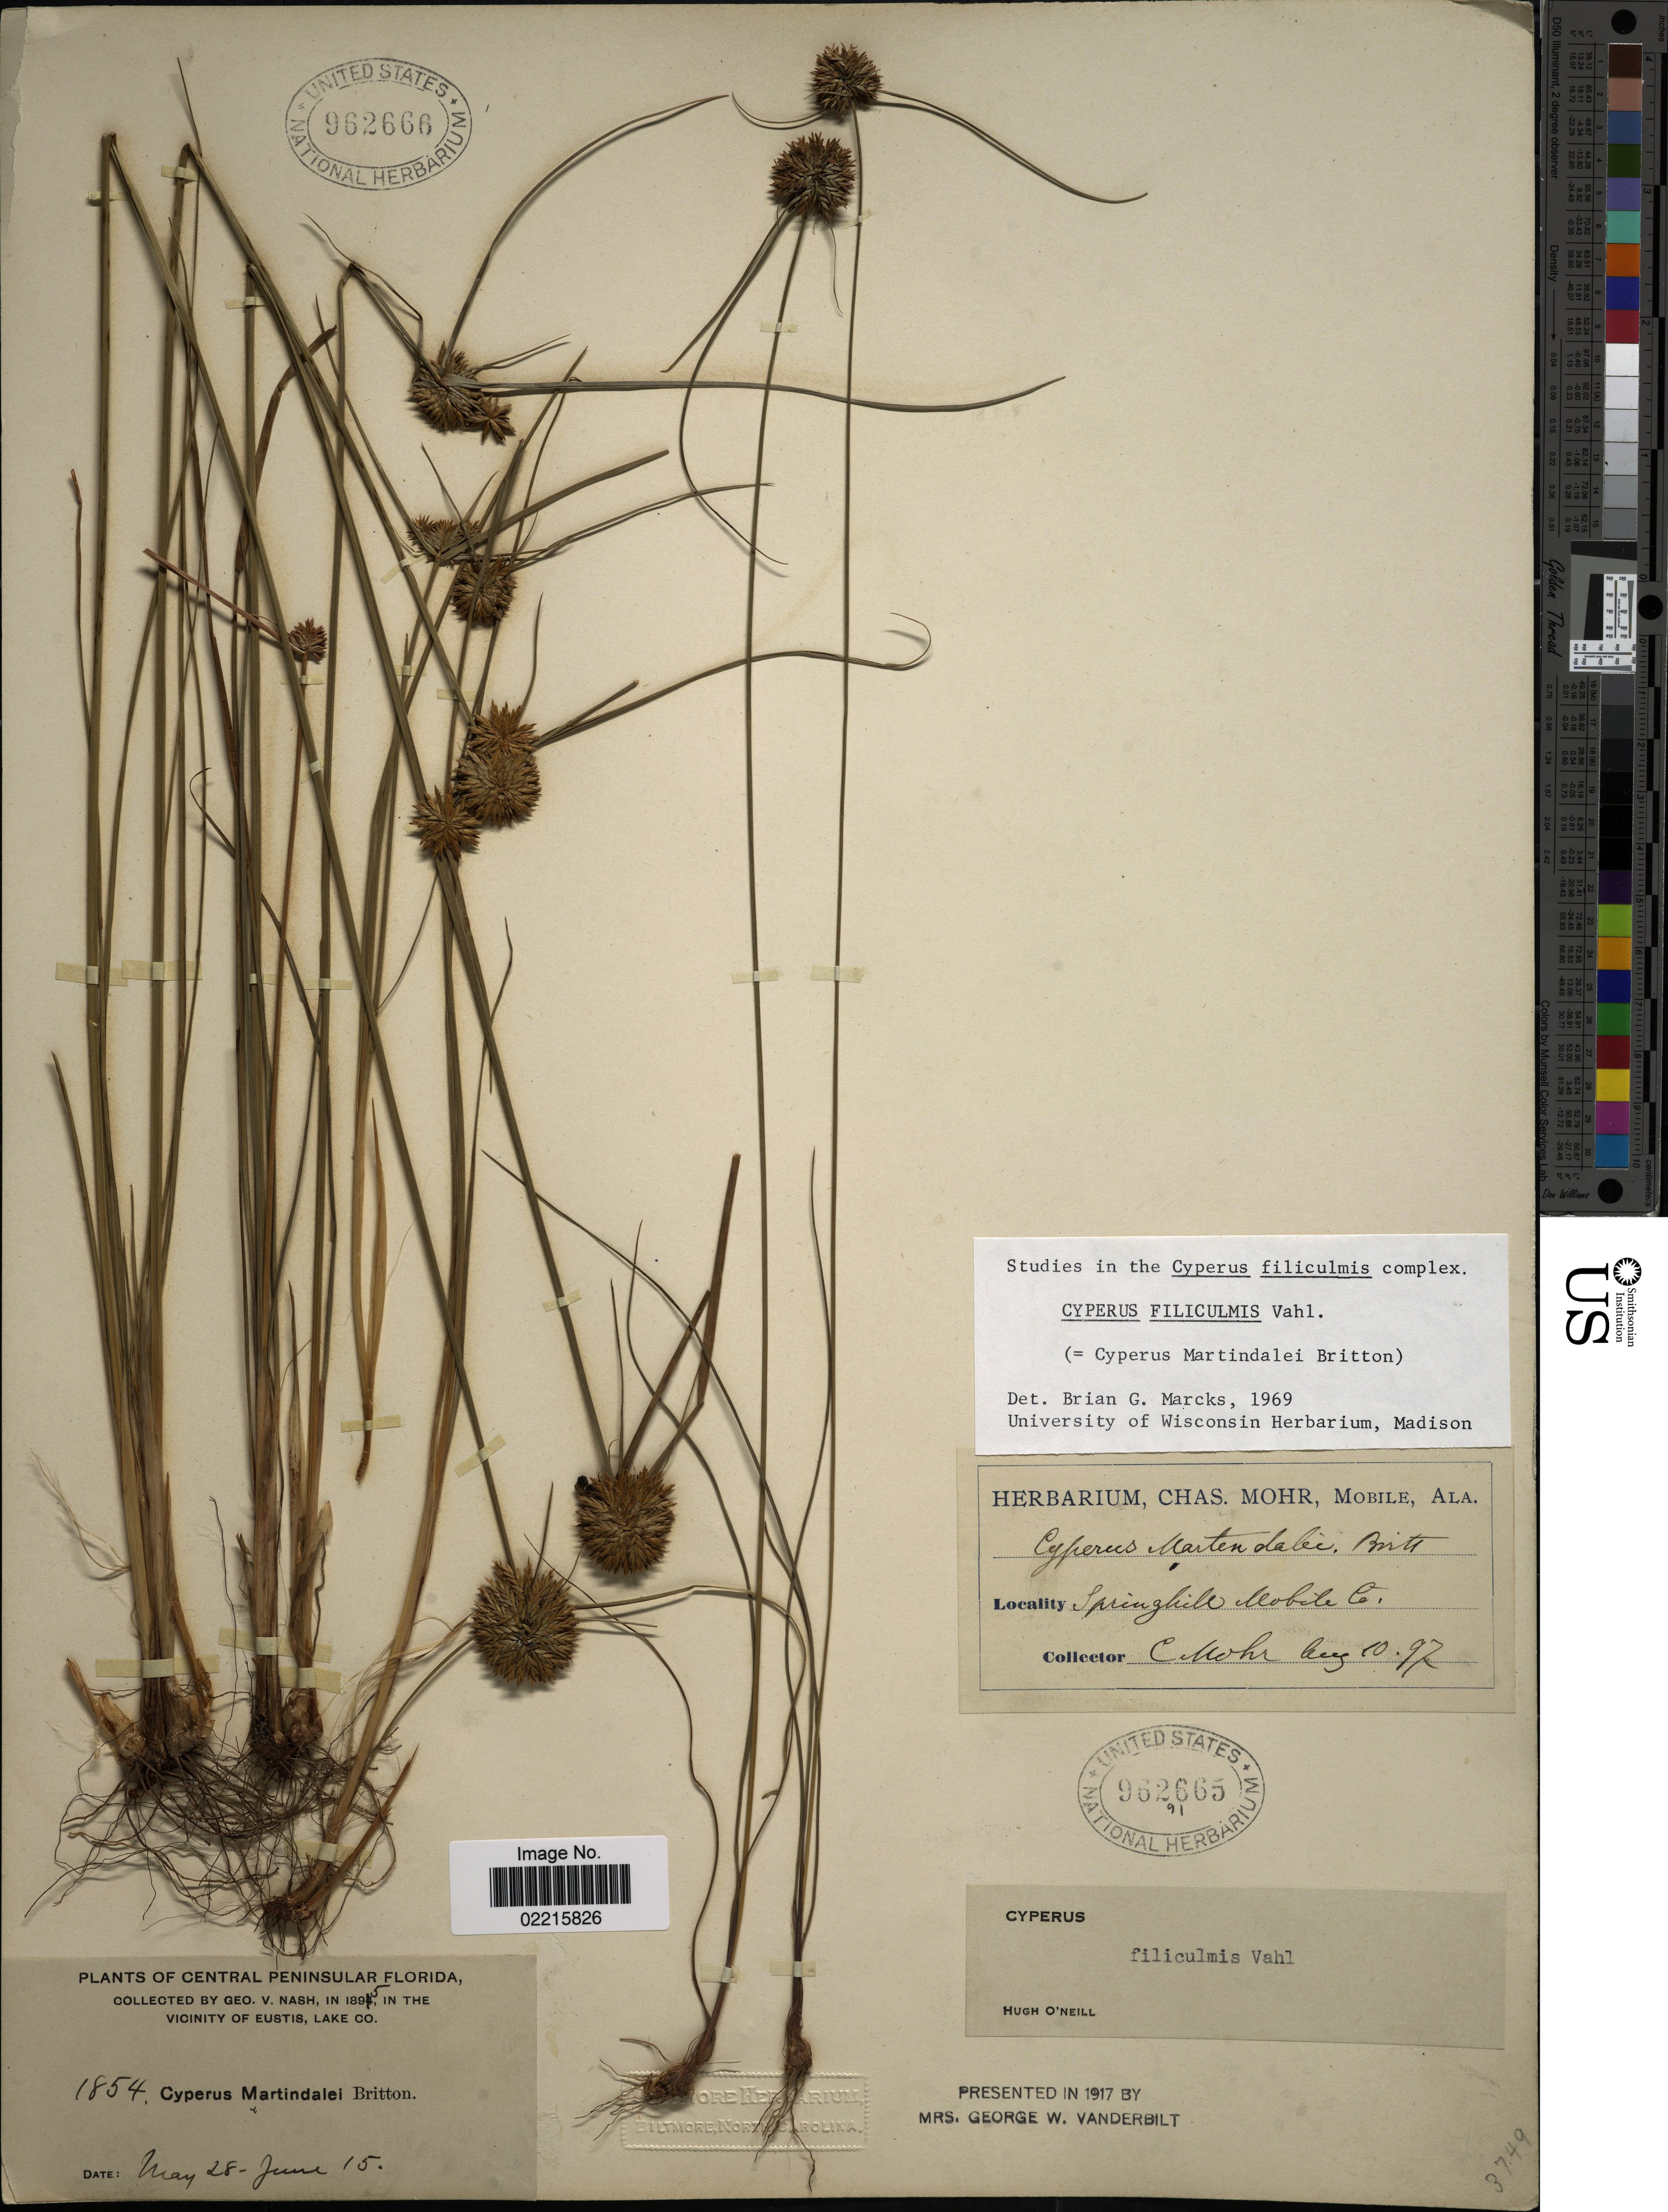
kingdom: Plantae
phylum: Tracheophyta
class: Liliopsida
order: Poales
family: Cyperaceae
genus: Cyperus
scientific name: Cyperus filiculmis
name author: Vahl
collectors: G. V. Nash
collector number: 1854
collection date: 1895-05-28/1895-06-15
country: United States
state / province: Florida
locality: Central Peninsular Florida, Vicinity of Eustis, Lake Co.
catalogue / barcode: US 962665